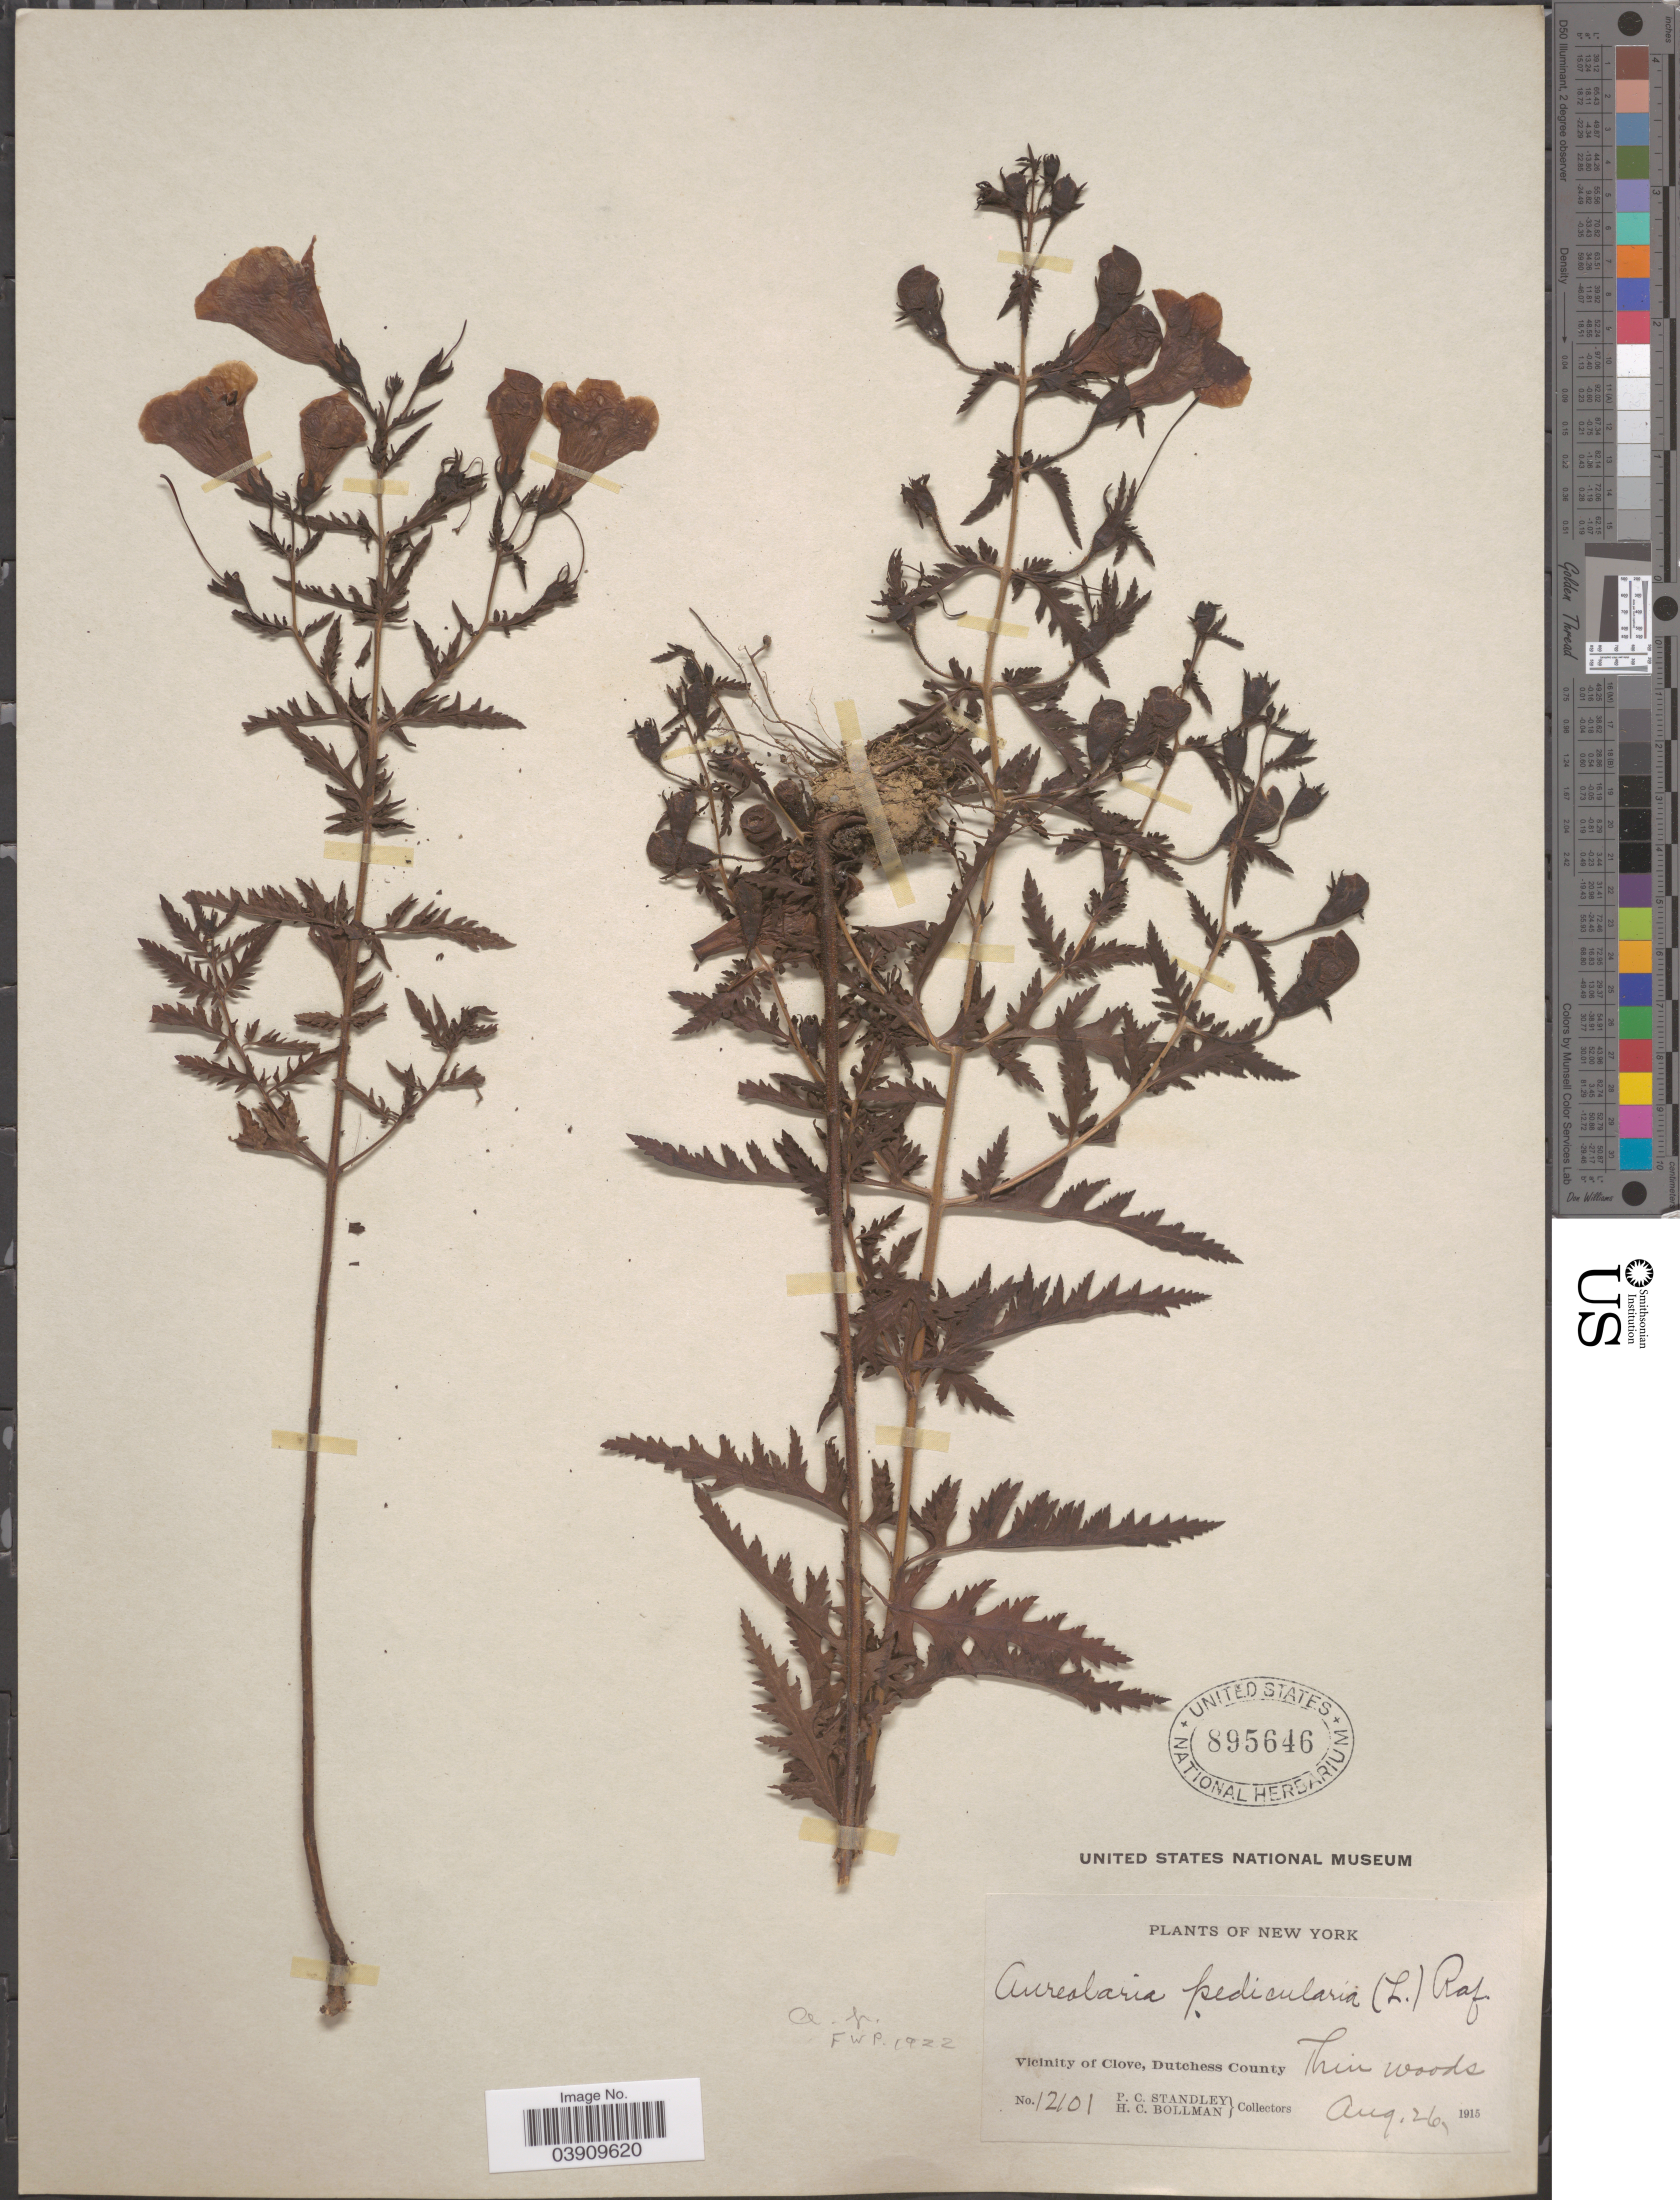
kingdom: Plantae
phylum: Tracheophyta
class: Magnoliopsida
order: Lamiales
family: Orobanchaceae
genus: Aureolaria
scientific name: Aureolaria pedicularia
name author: (L.) Raf. ex Farw.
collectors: P. C. Standley & H. C. Bollman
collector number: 12101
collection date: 1915-08-26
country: United States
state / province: New York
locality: Vicinity of Clove, Dutchess County.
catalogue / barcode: US 895646